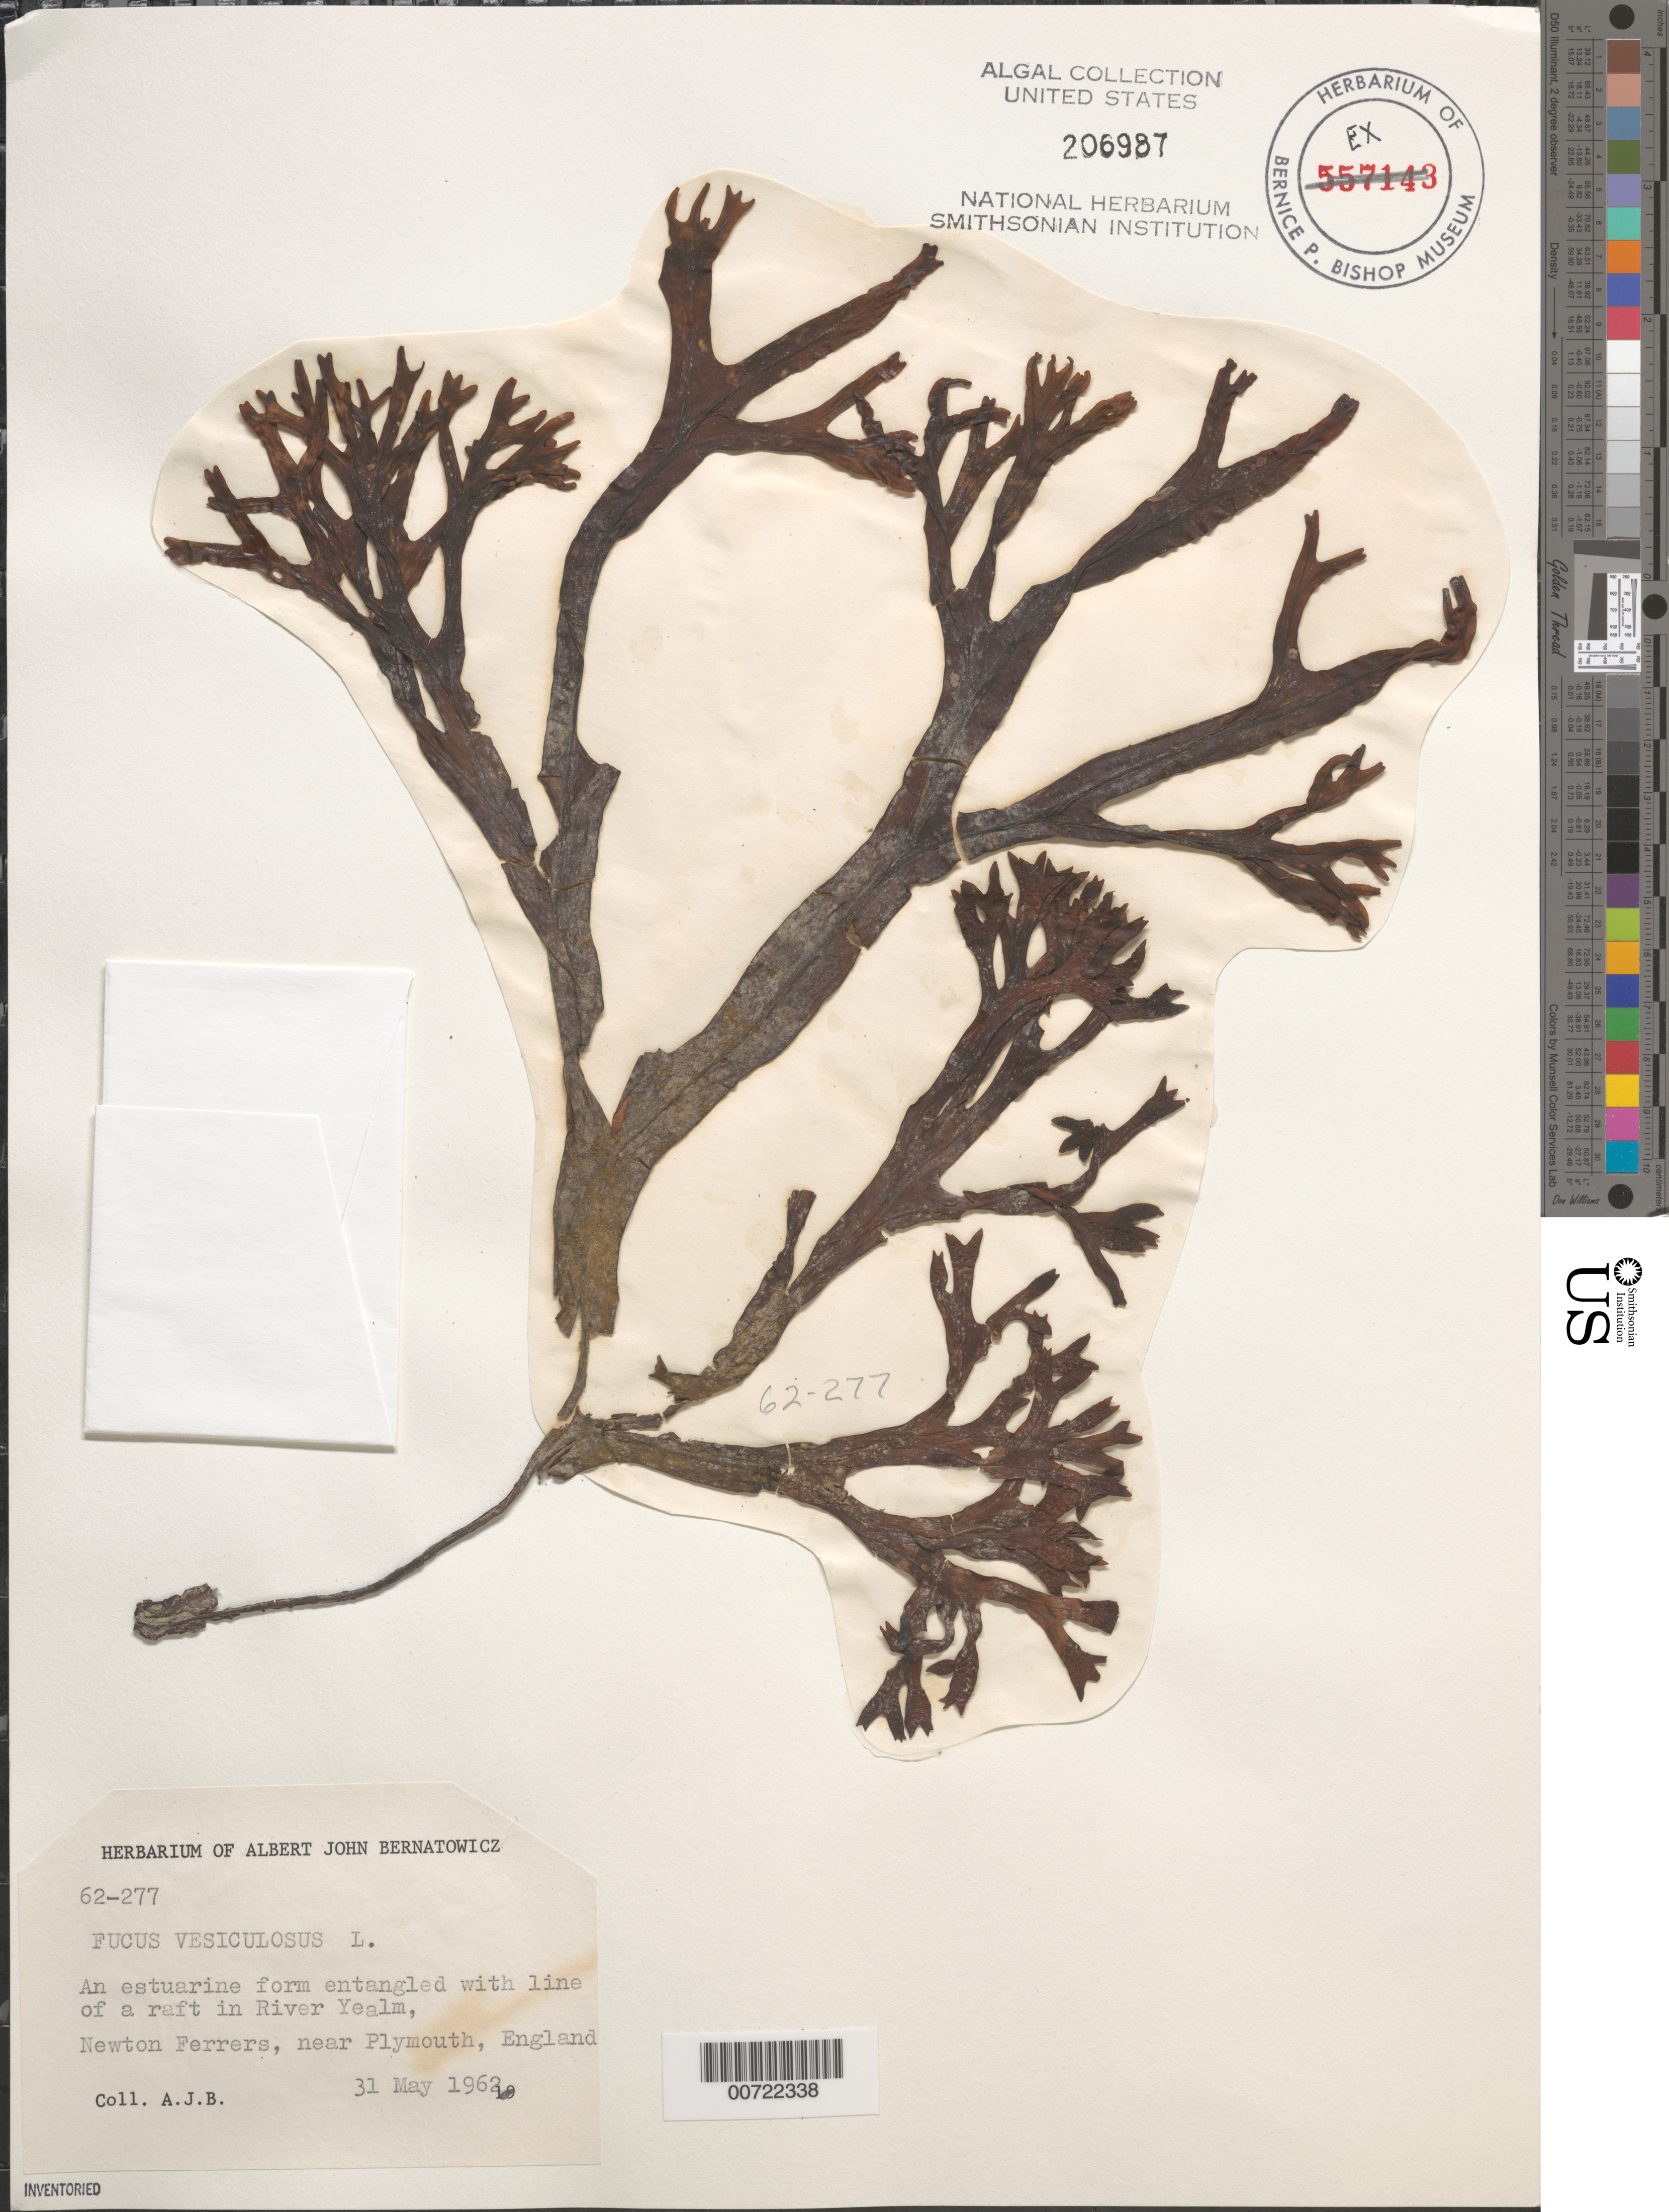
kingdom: Chromista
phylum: Ochrophyta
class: Phaeophyceae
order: Fucales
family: Fucaceae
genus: Fucus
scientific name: Fucus vesiculosus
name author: L.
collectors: A. Bernatowicz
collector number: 62-277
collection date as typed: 31 May 1962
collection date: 1962-05-31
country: United Kingdom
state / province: England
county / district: Devon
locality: River Yealm, Newton Ferrers, ca. 6 miles near Plymouth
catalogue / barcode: US 206987